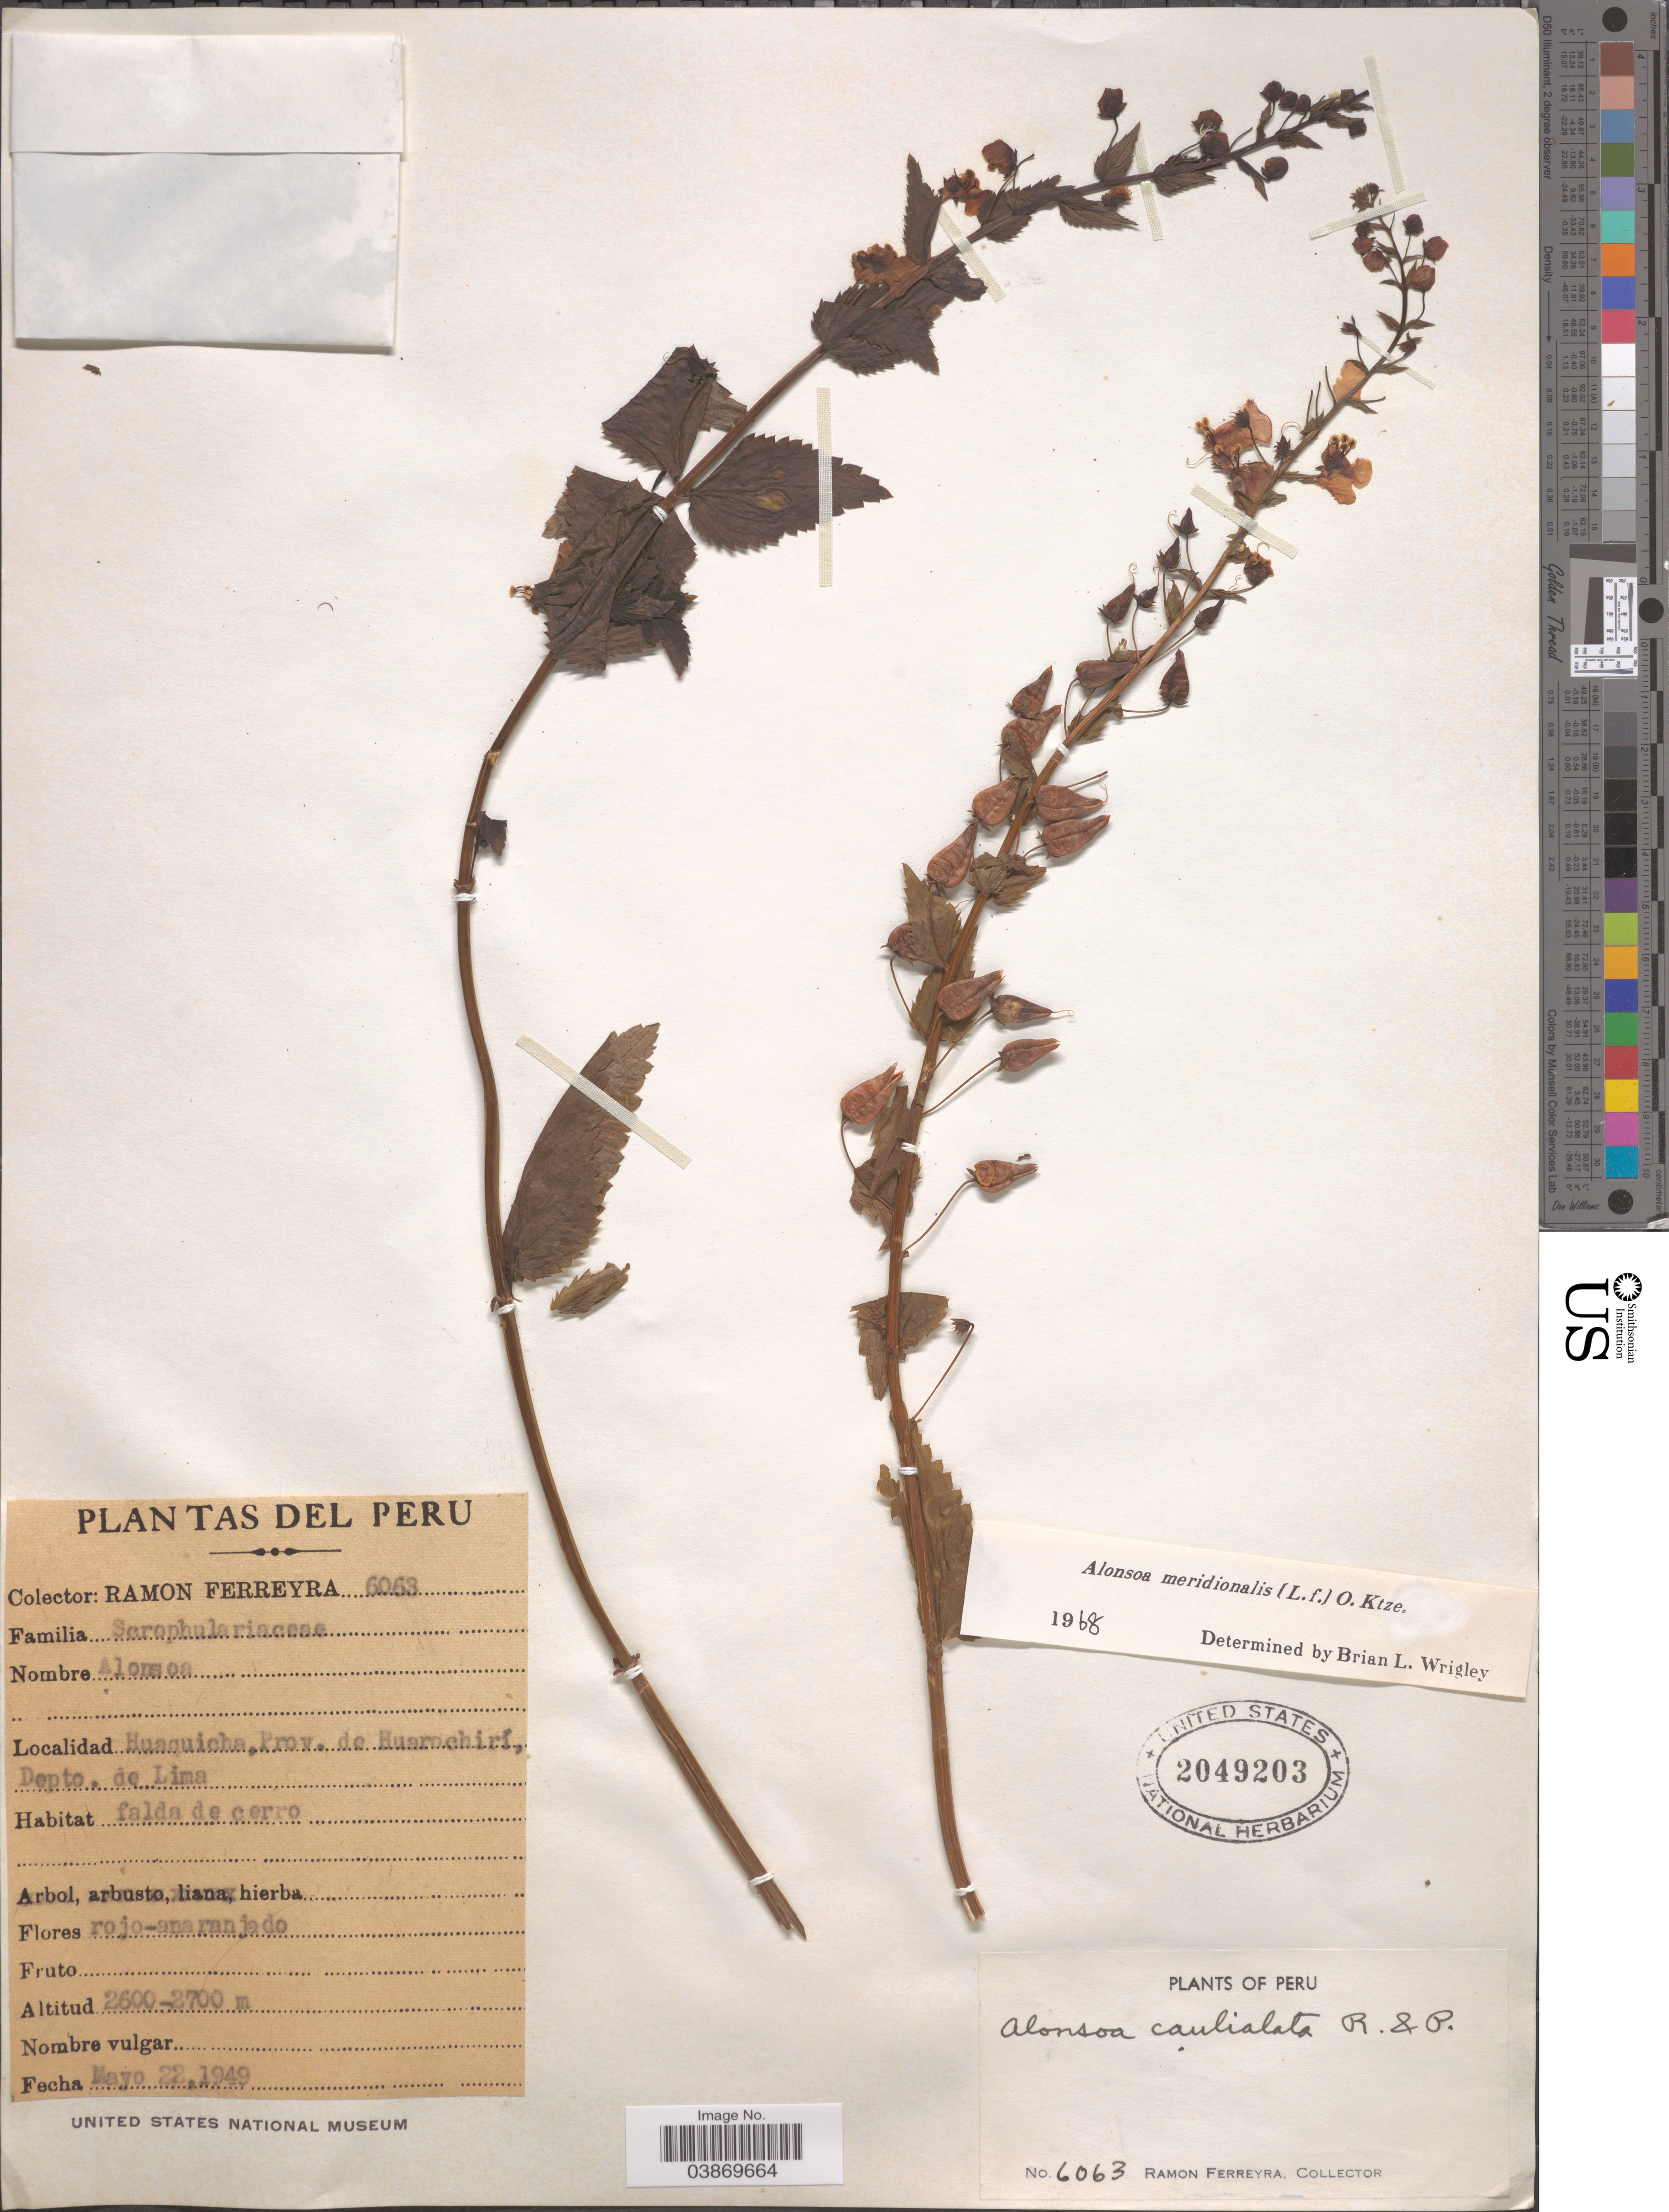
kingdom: Plantae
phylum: Tracheophyta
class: Magnoliopsida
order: Lamiales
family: Scrophulariaceae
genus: Alonsoa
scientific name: Alonsoa meridionalis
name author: (L. f.) Kuntze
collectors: R. A. Ferreyra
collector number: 6063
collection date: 1949-05-22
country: Peru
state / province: Lima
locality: Huaquicha. Prov. de Huarochirí, Depto. de Lima.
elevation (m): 2600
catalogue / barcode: US 2049203